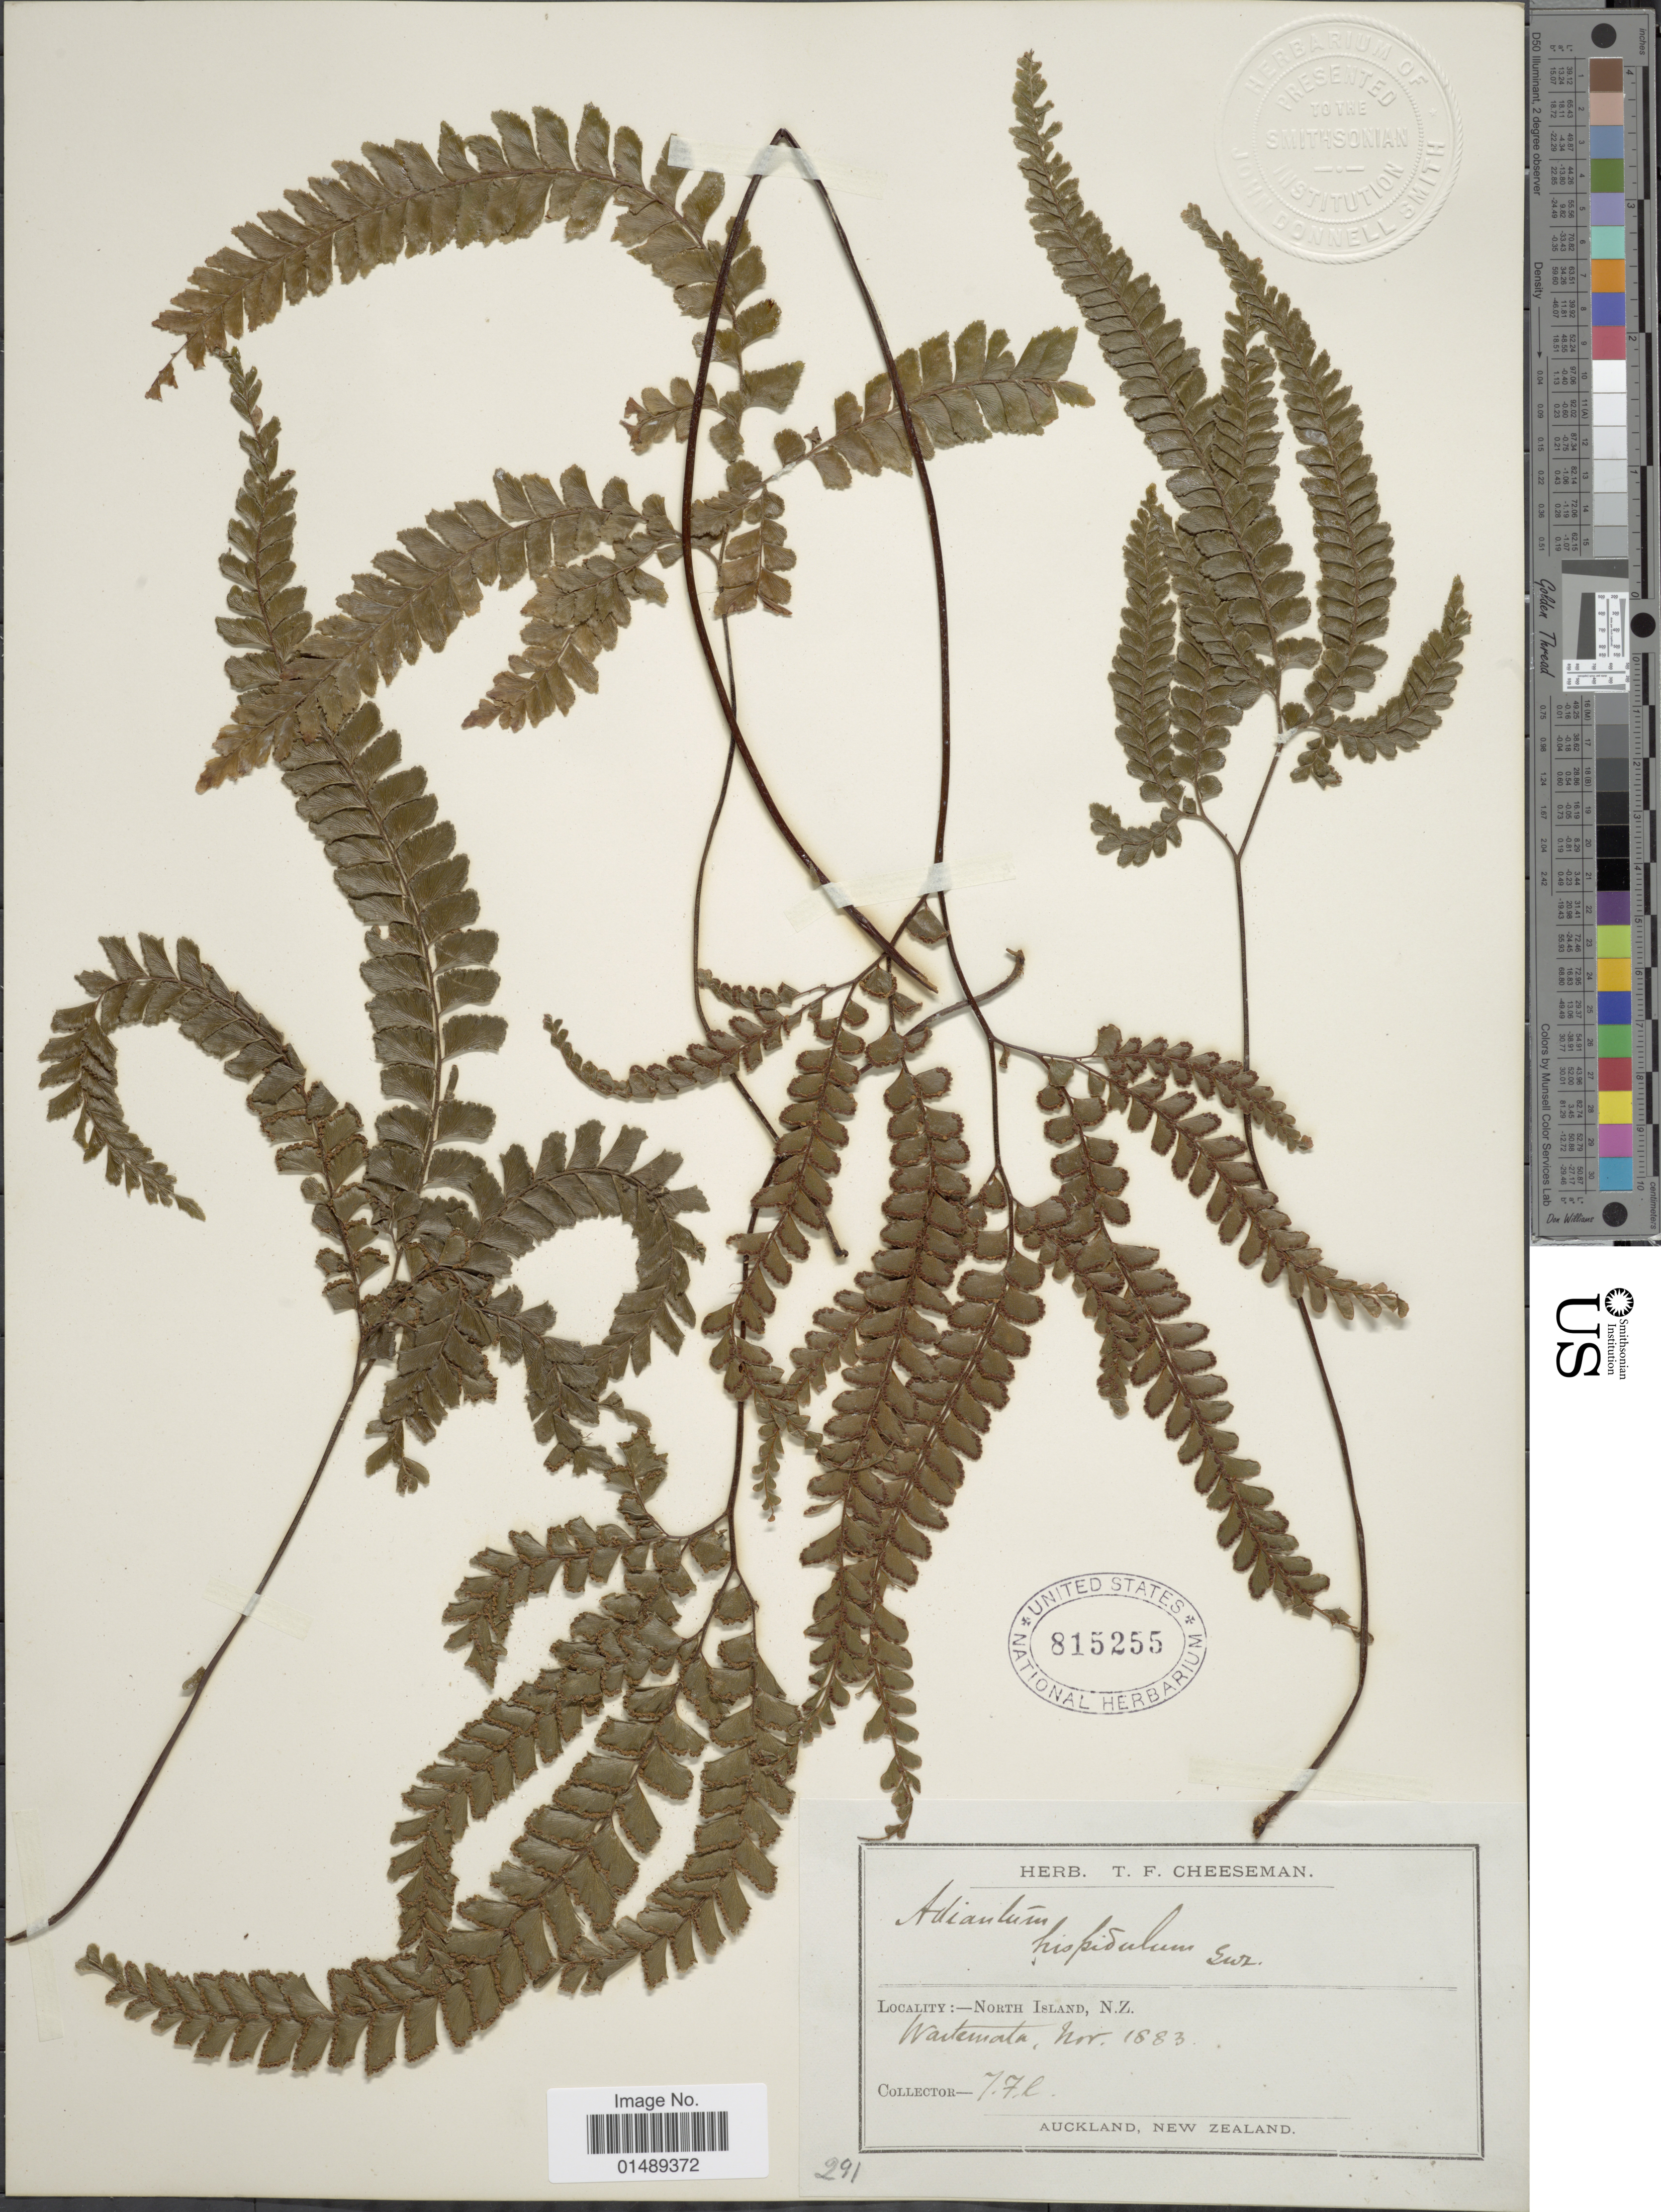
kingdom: Plantae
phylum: Tracheophyta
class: Polypodiopsida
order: Polypodiales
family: Pteridaceae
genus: Adiantum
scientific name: Adiantum hispidulum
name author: Sw.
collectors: T. F. Cheeseman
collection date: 1883-11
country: New Zealand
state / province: Auckland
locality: North Island, N. Z., Waitemata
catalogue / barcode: US 815255